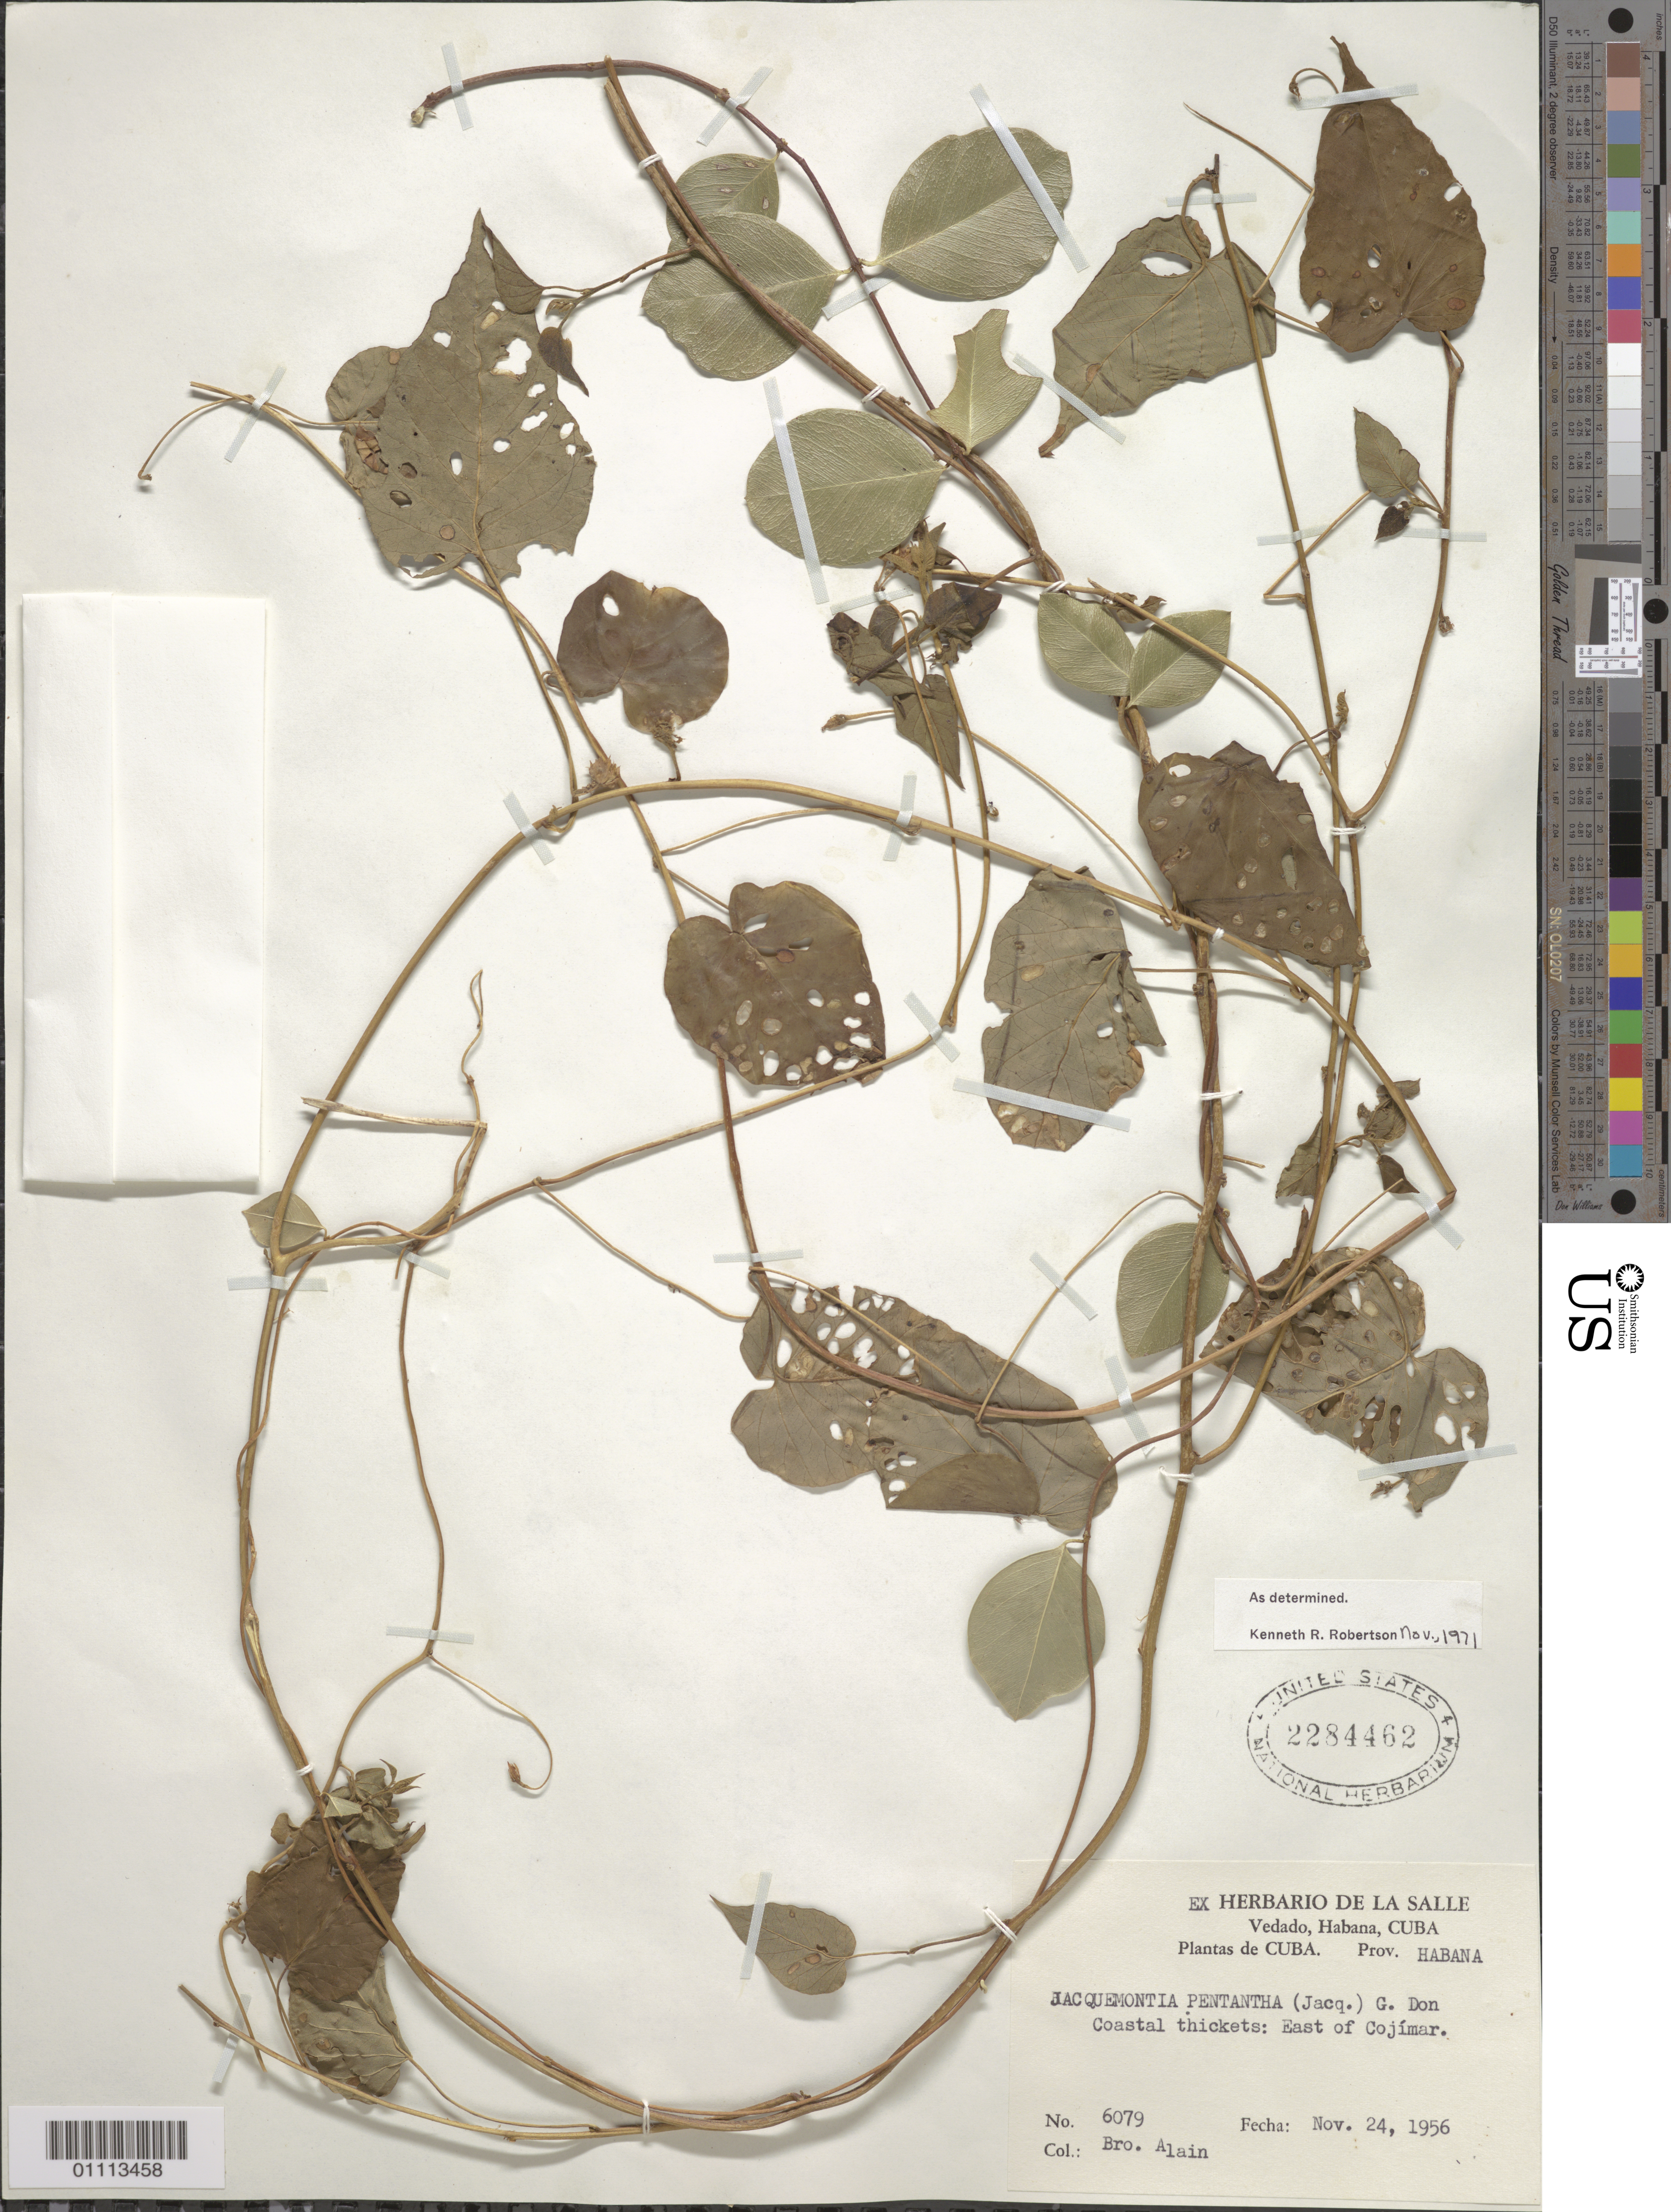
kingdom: Plantae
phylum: Tracheophyta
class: Magnoliopsida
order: Solanales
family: Convolvulaceae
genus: Jacquemontia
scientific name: Jacquemontia pentanthos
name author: (Jacq.) G. Don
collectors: A. H. Liogier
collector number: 6079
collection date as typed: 24 Nov 1956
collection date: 1956-11-24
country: Cuba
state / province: La Habana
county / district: Municipio Habana del Este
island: Cuba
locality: East of Cojimar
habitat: Coastal thickets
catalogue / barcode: US 2284462